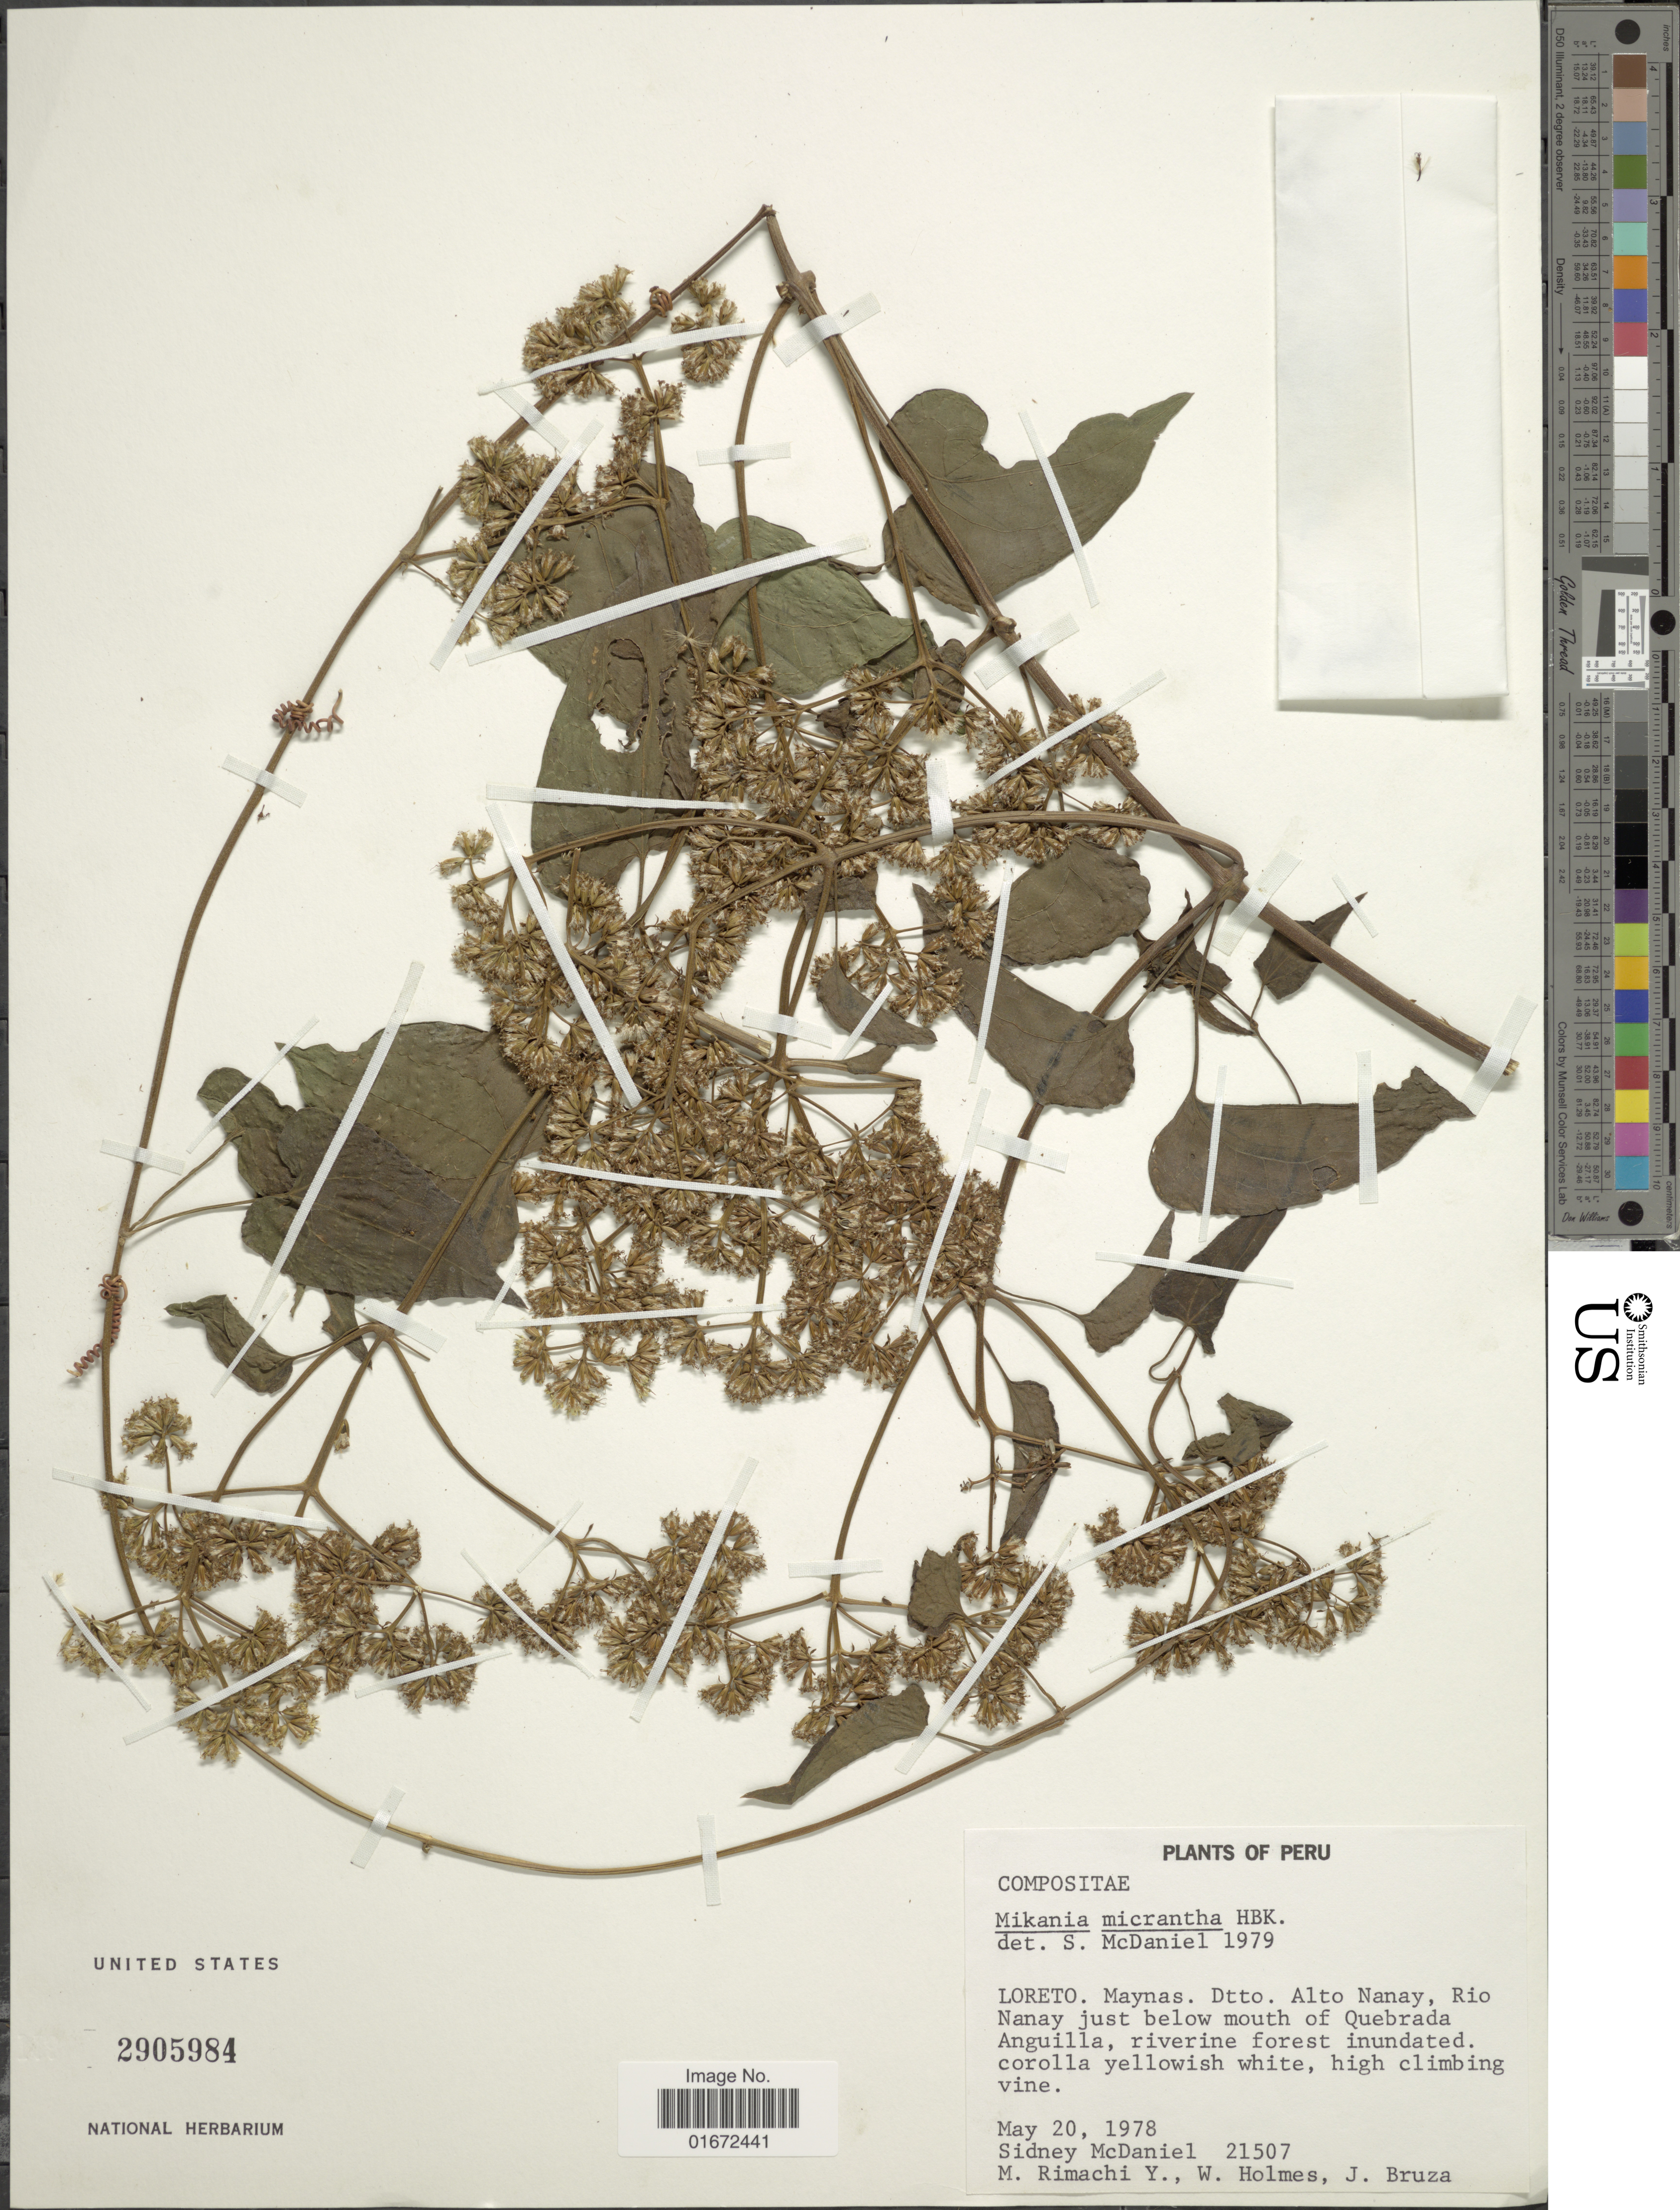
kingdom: Plantae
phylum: Tracheophyta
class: Magnoliopsida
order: Asterales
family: Asteraceae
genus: Mikania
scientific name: Mikania micrantha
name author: Kunth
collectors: S. McDaniel, M. Rimachi Y., W. Holmes & J. Bruza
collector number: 21507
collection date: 1978-05-20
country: Peru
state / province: Loreto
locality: Loreto. Maynas. Dtto. Alto Nanay, Rio Nanay just below mouth of Quebrada Anguilla, riverine forest inundated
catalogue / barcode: US 2905984